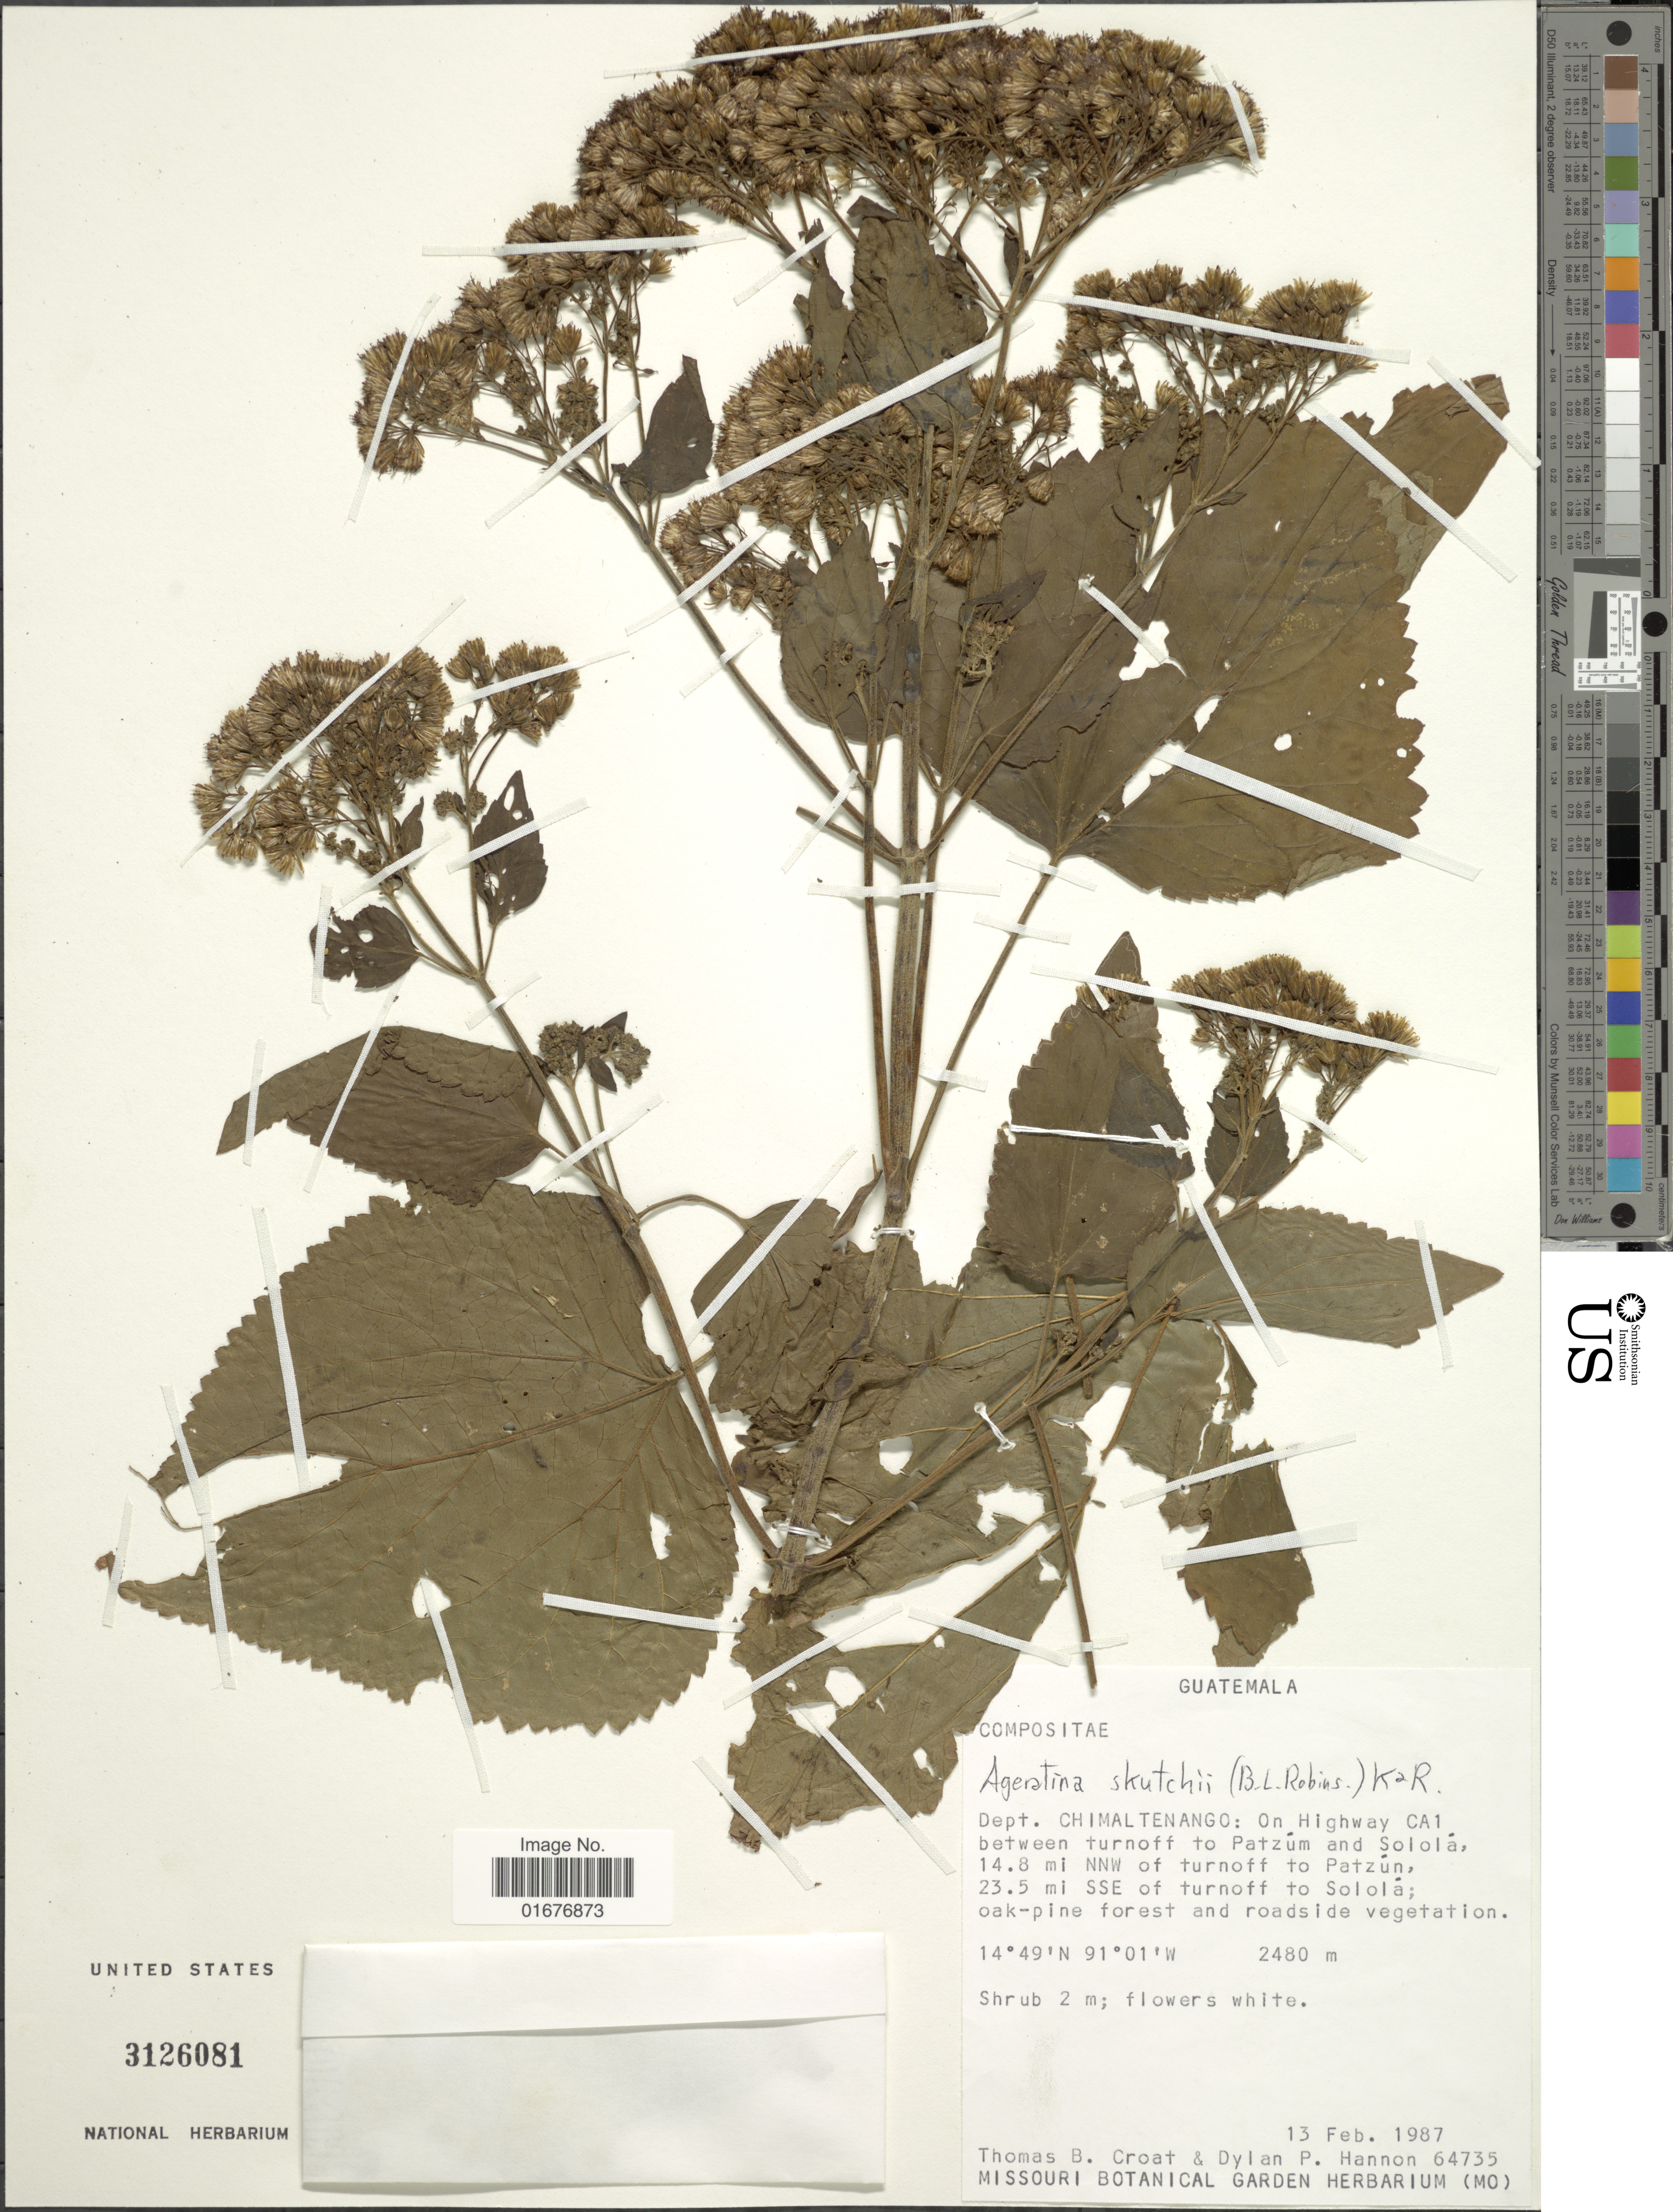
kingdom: Plantae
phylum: Tracheophyta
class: Magnoliopsida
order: Asterales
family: Asteraceae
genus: Ageratina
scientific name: Ageratina skutchii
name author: (B.L. Rob.) R.M. King & H. Rob.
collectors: T. B. Croat & D. Hannon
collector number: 64735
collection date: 1987-02-13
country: Guatemala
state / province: Chimaltenango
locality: Dept. Chimaltenango: On Highway Ca1 between turnoff to Patzum and Solola, 14.8 mi NNW of turnoff to Patzun, 23.5 mi SSE of turnoff to Solola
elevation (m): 2480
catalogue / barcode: US 3126081